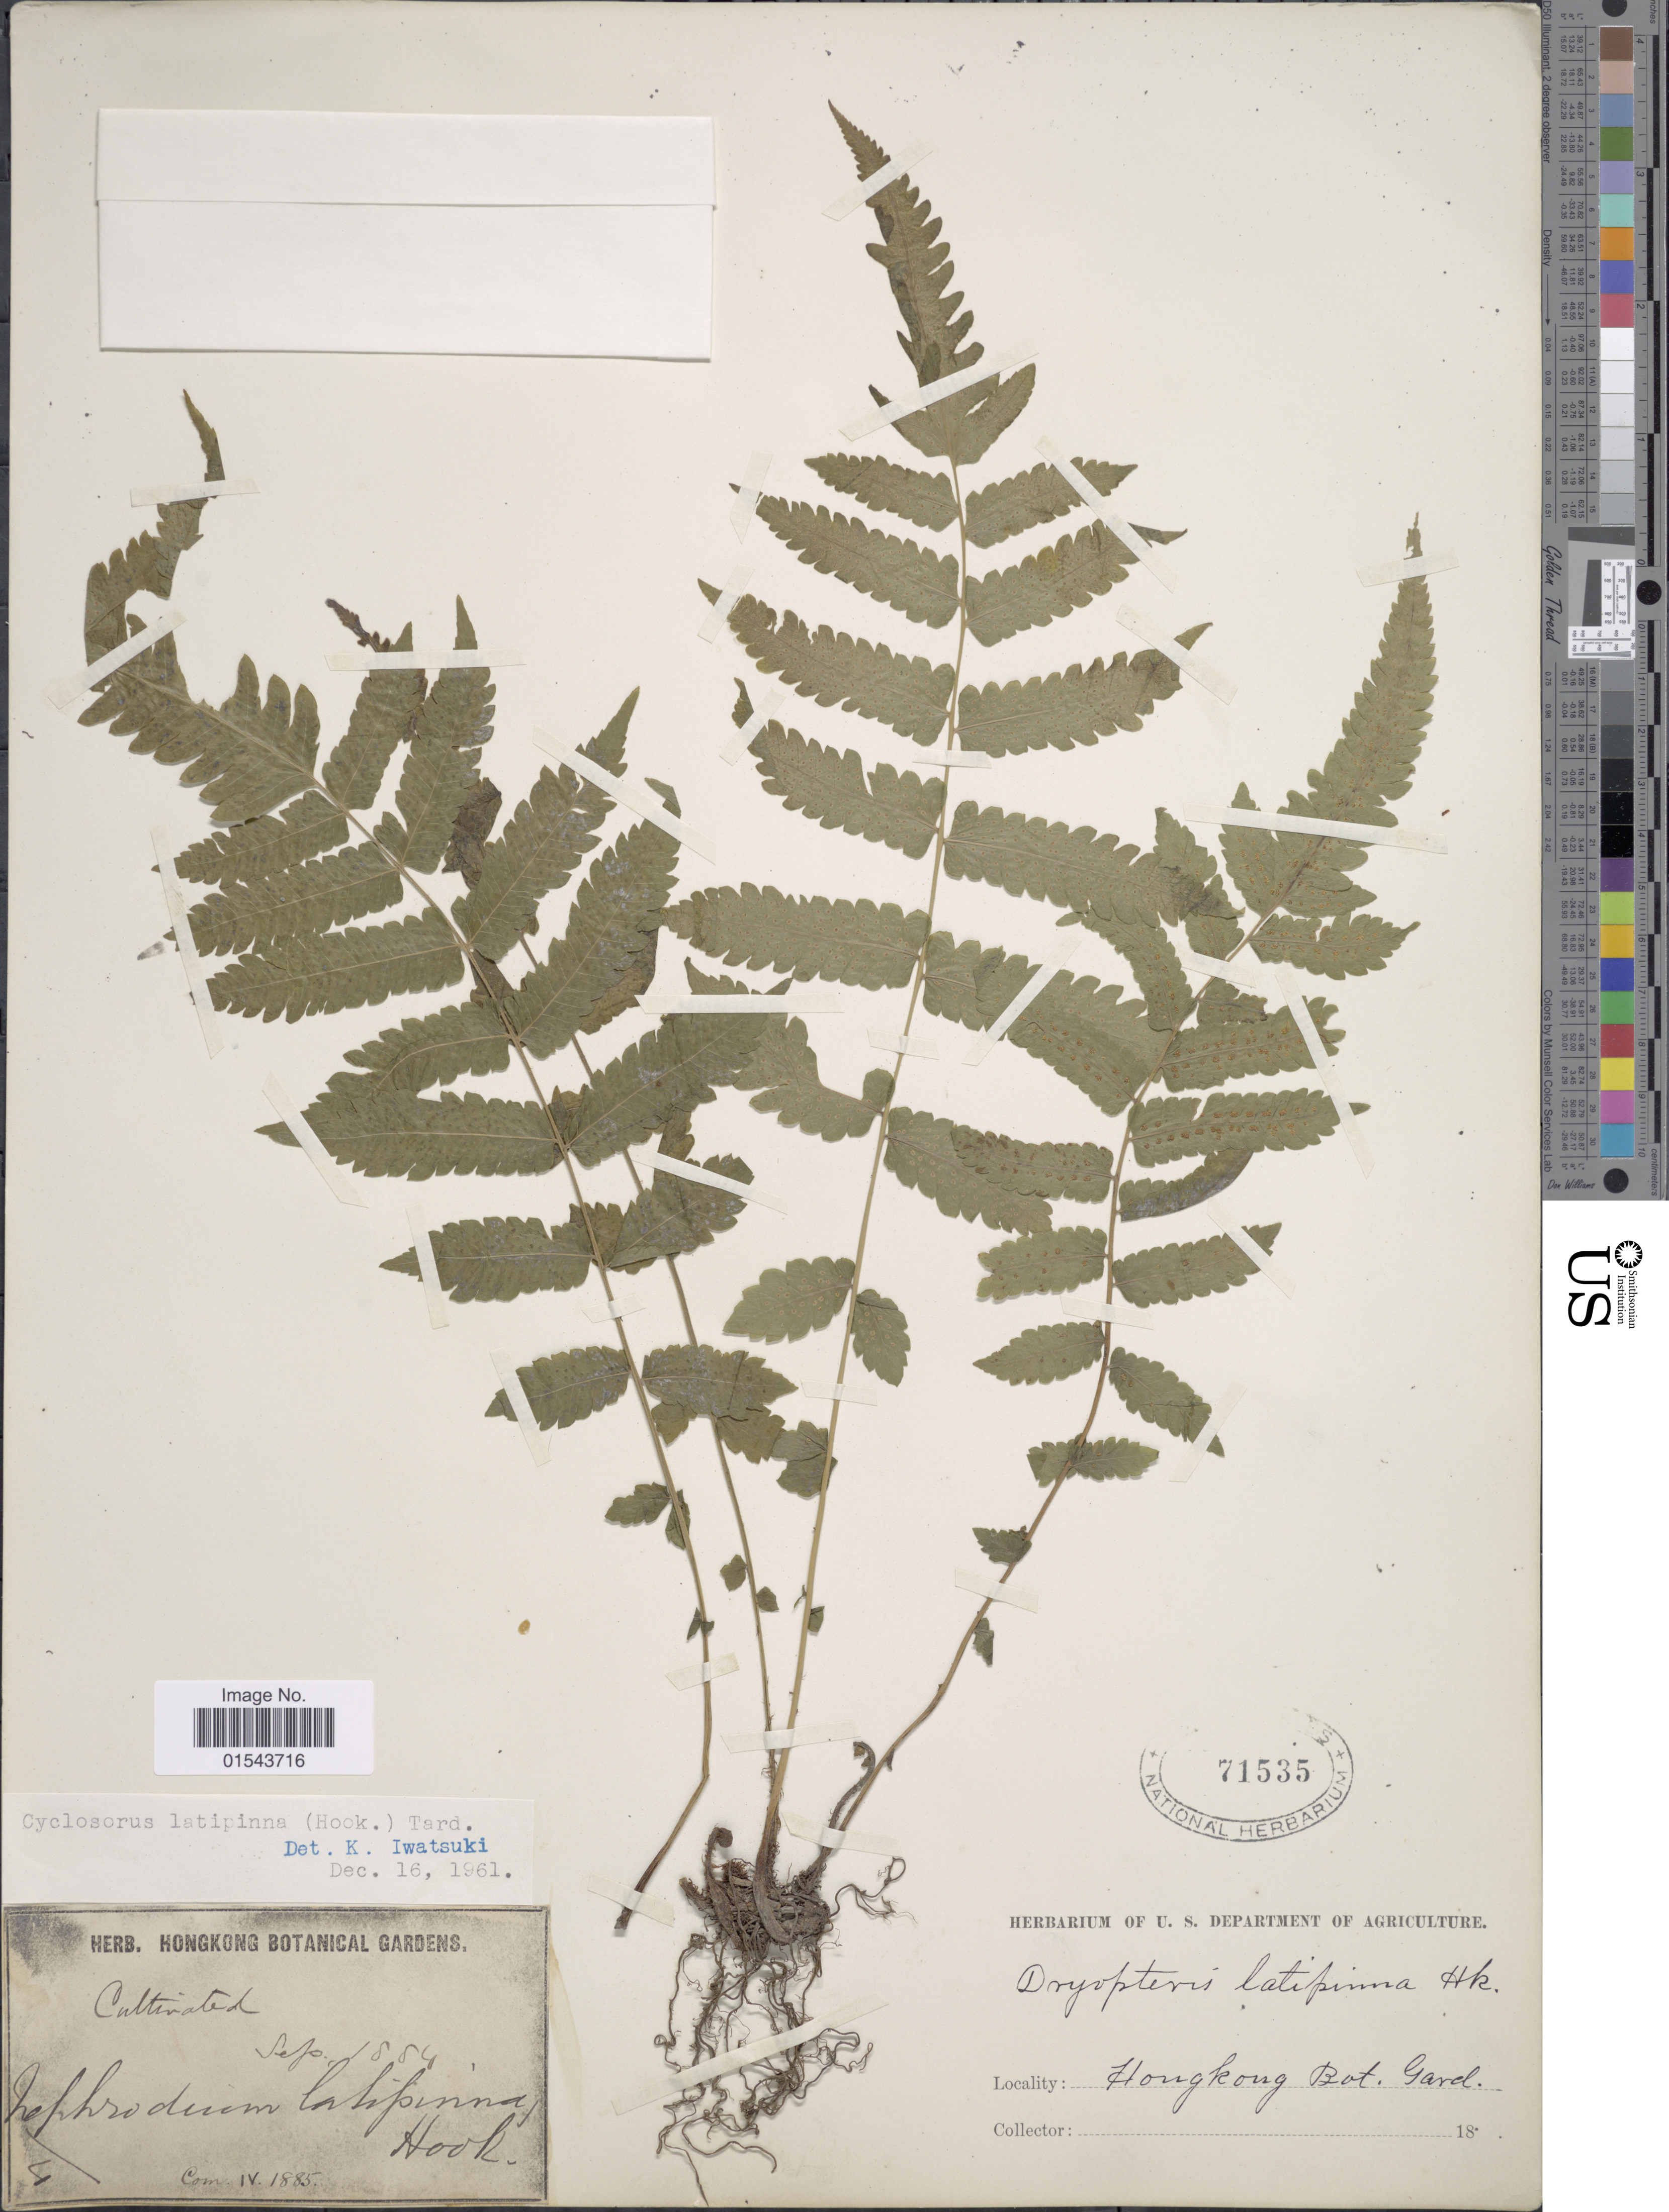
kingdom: Plantae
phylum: Tracheophyta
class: Polypodiopsida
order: Polypodiales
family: Thelypteridaceae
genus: Christella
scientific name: Christella latipinna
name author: (Benth.) H. Lév.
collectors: U.S. Department of Agriculture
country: China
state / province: Hong Kong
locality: Hongkong Bot. Gard.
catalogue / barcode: US 71535